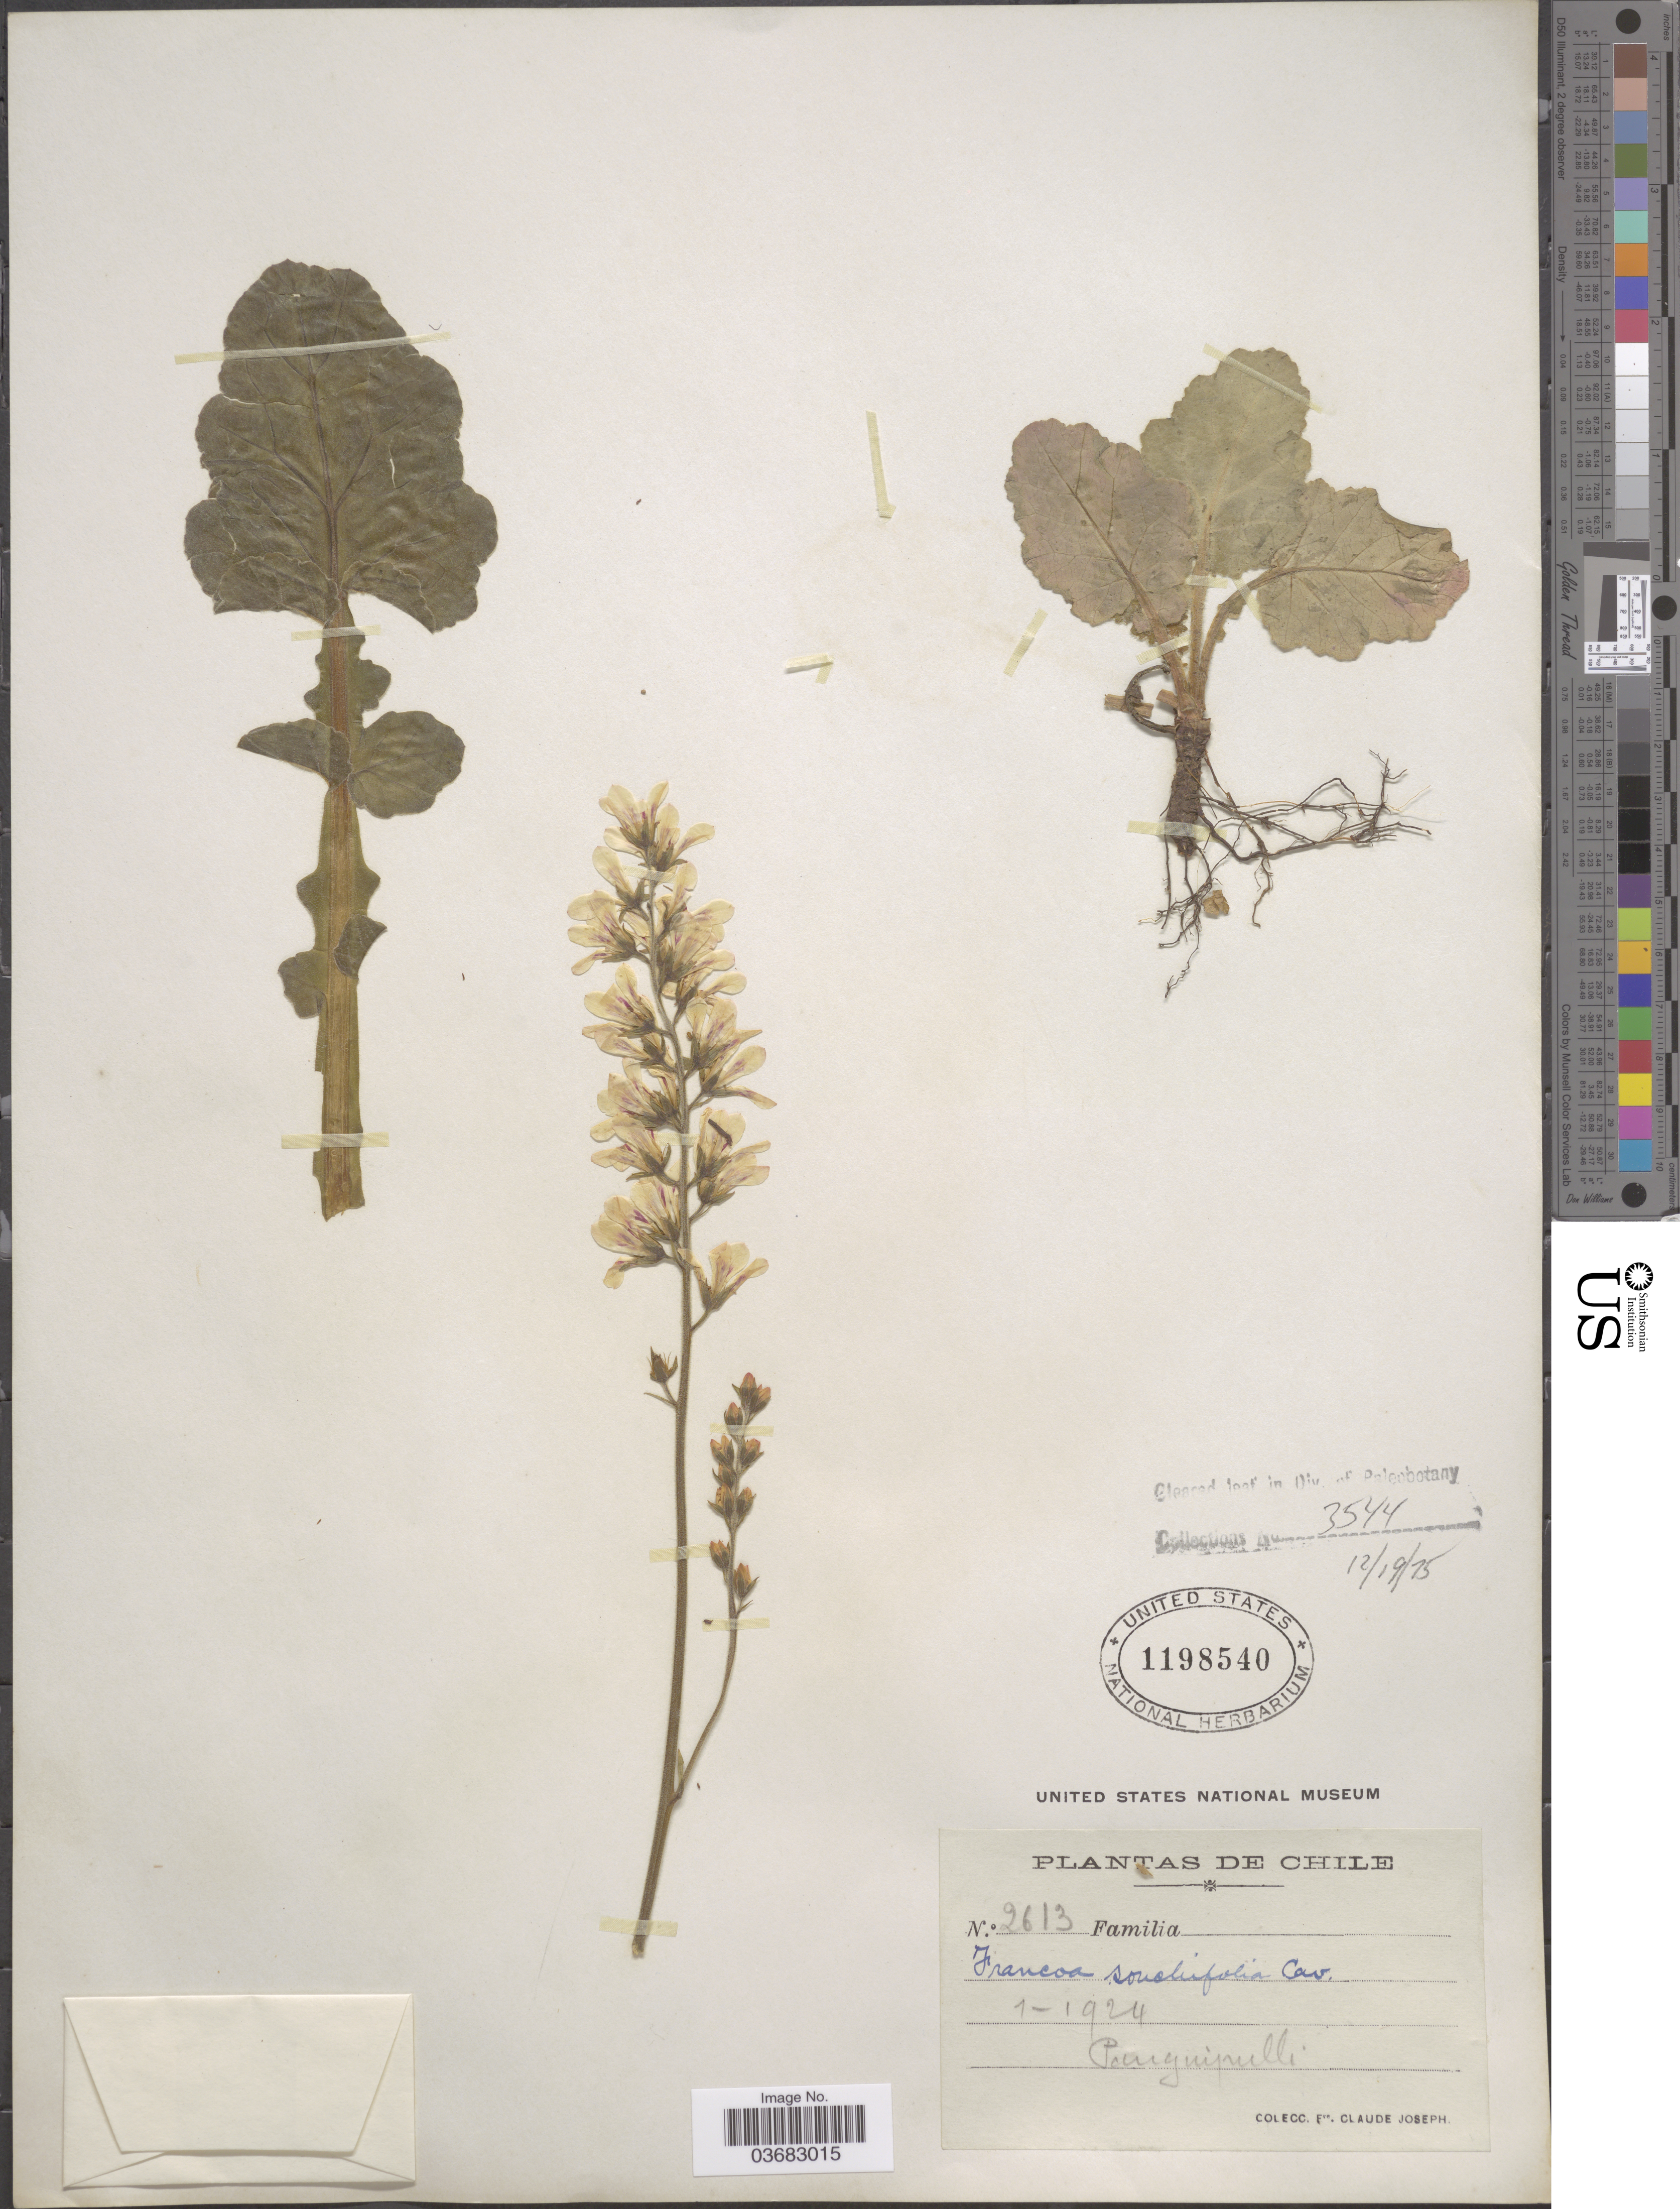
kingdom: Plantae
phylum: Tracheophyta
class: Magnoliopsida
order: Geraniales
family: Francoaceae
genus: Francoa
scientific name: Francoa sonchifolia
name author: Cav.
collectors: Bro. Claude-Joseph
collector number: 2613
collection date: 1924-01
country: Chile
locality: Panguipulli.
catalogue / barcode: US 1198540